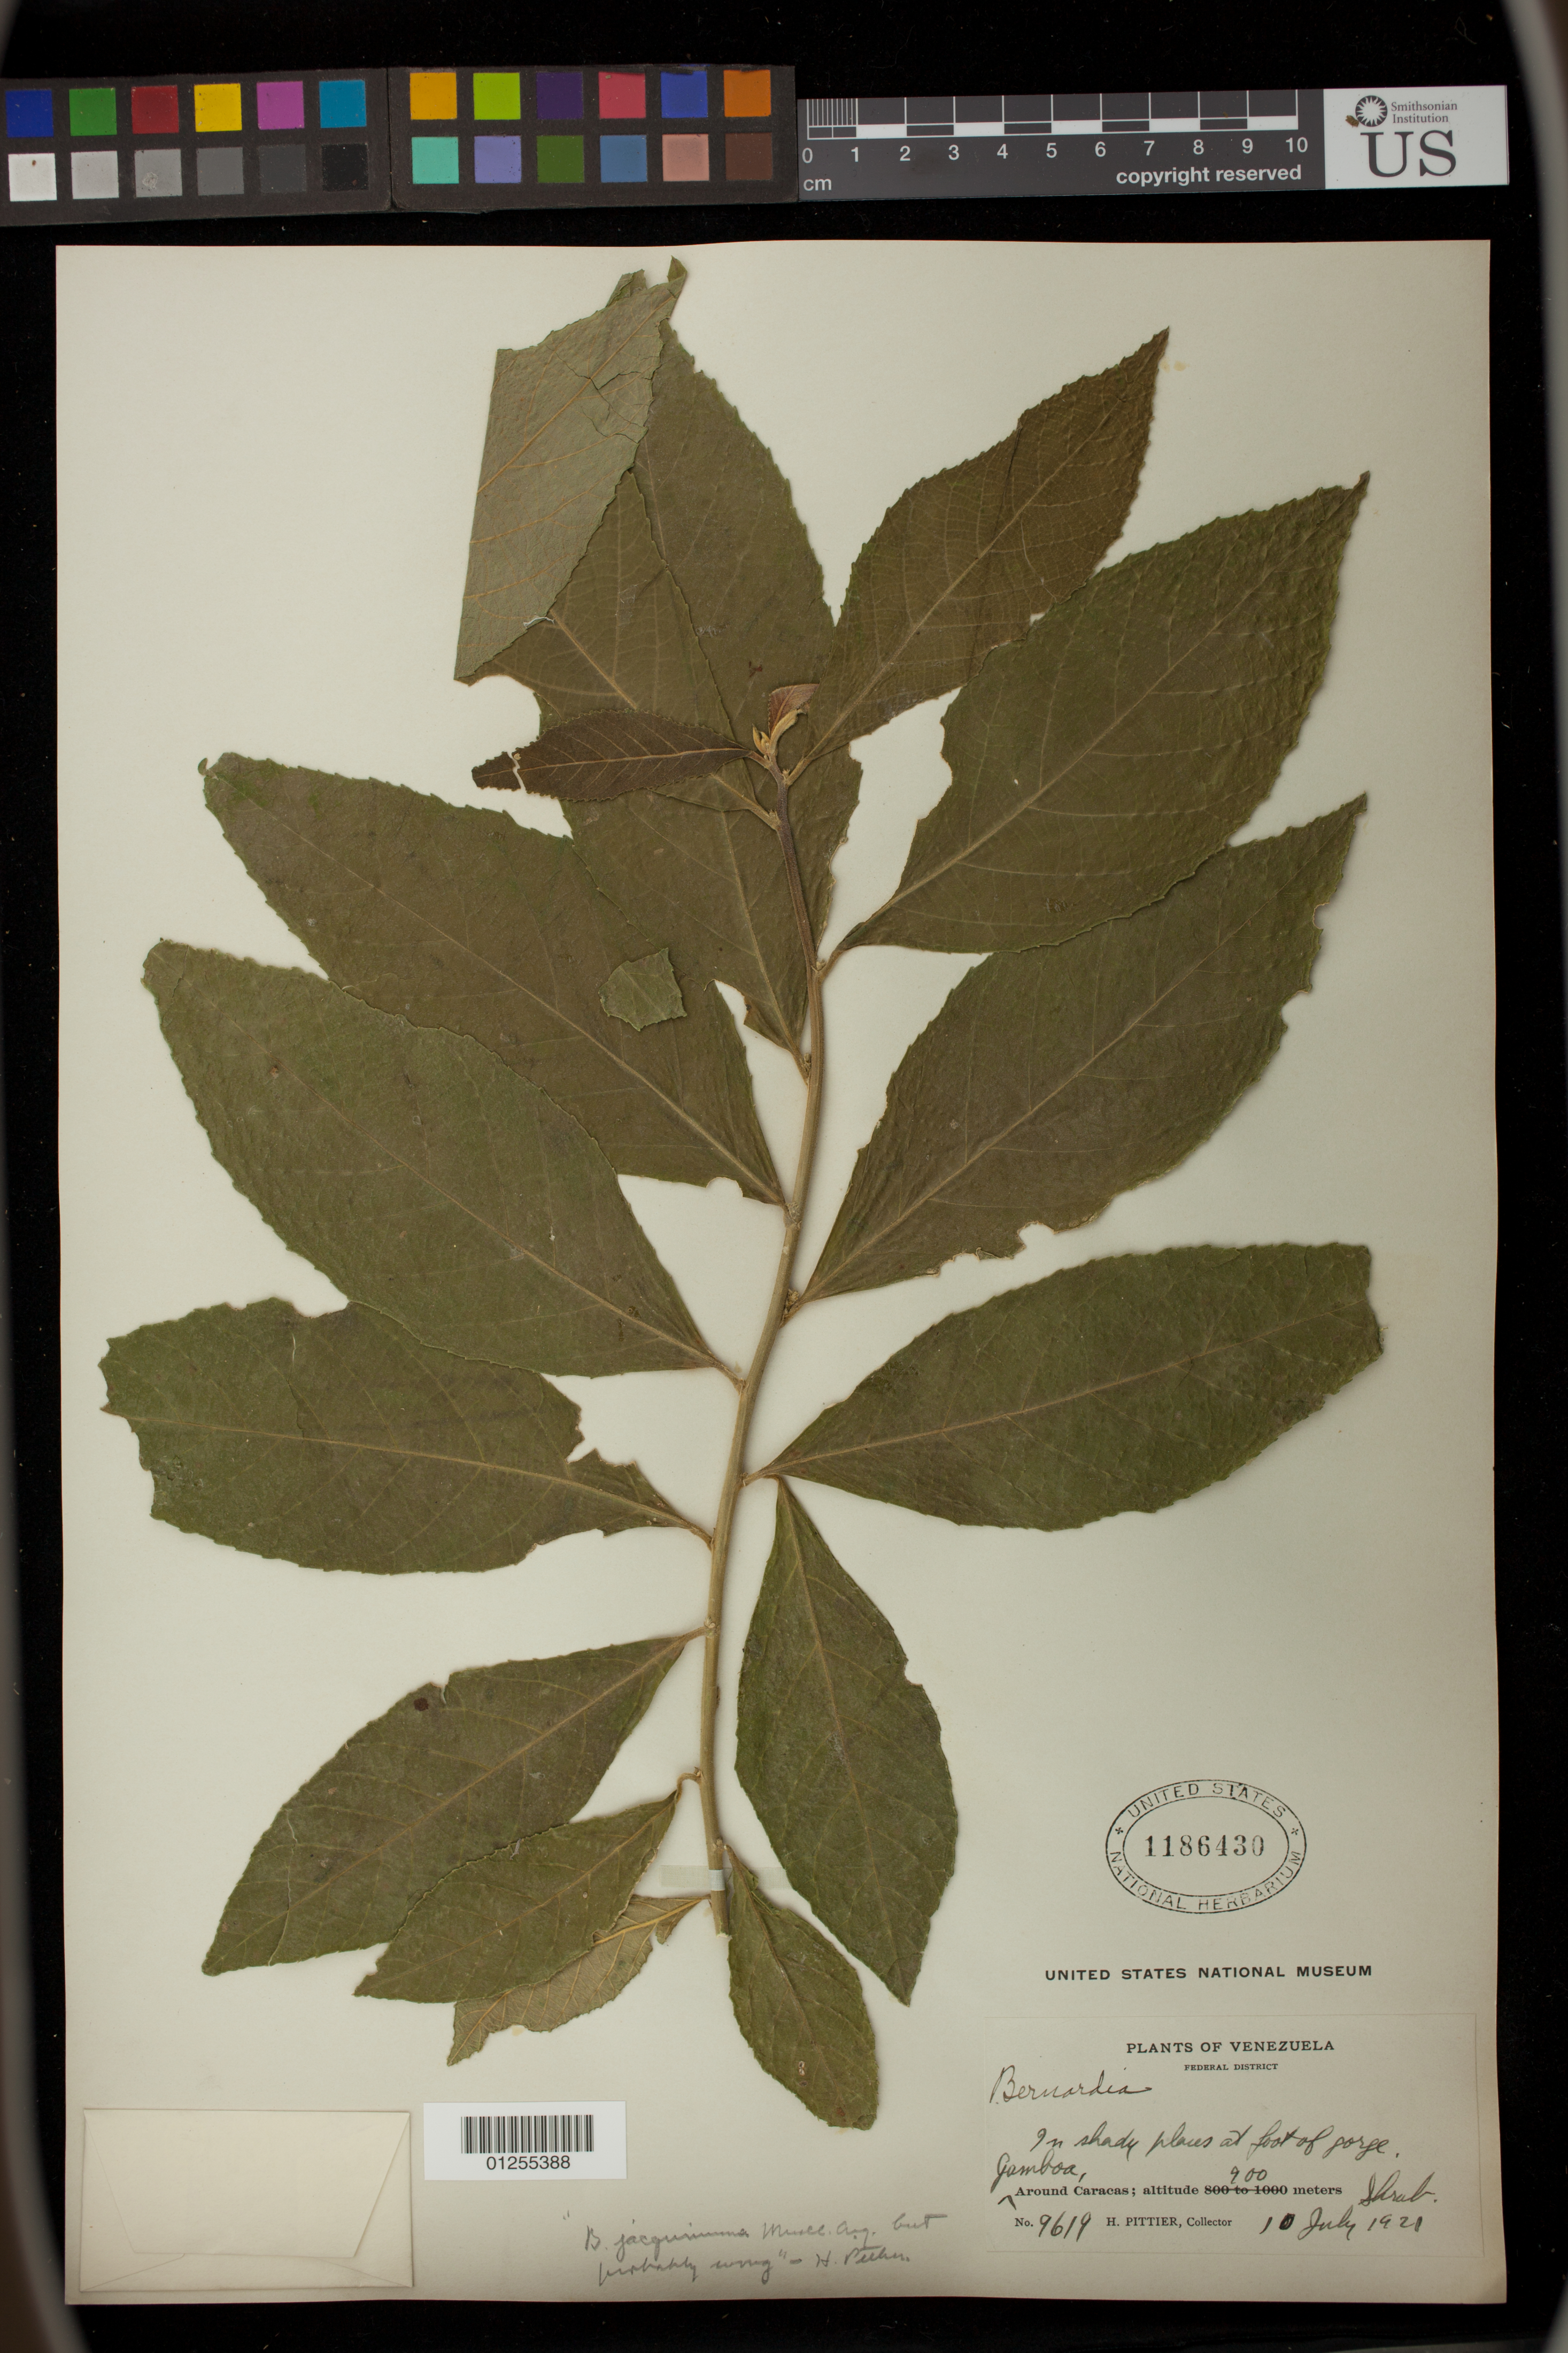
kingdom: Plantae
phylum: Tracheophyta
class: Magnoliopsida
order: Malpighiales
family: Euphorbiaceae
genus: Bernardia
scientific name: Bernardia jacquiniana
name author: Müll. Arg.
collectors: H. F. Pittier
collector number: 9619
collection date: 1921-07-10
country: Venezuela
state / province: Nueva Esparta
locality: Gamboa, Around Caracas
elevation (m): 900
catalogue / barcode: US 1186430